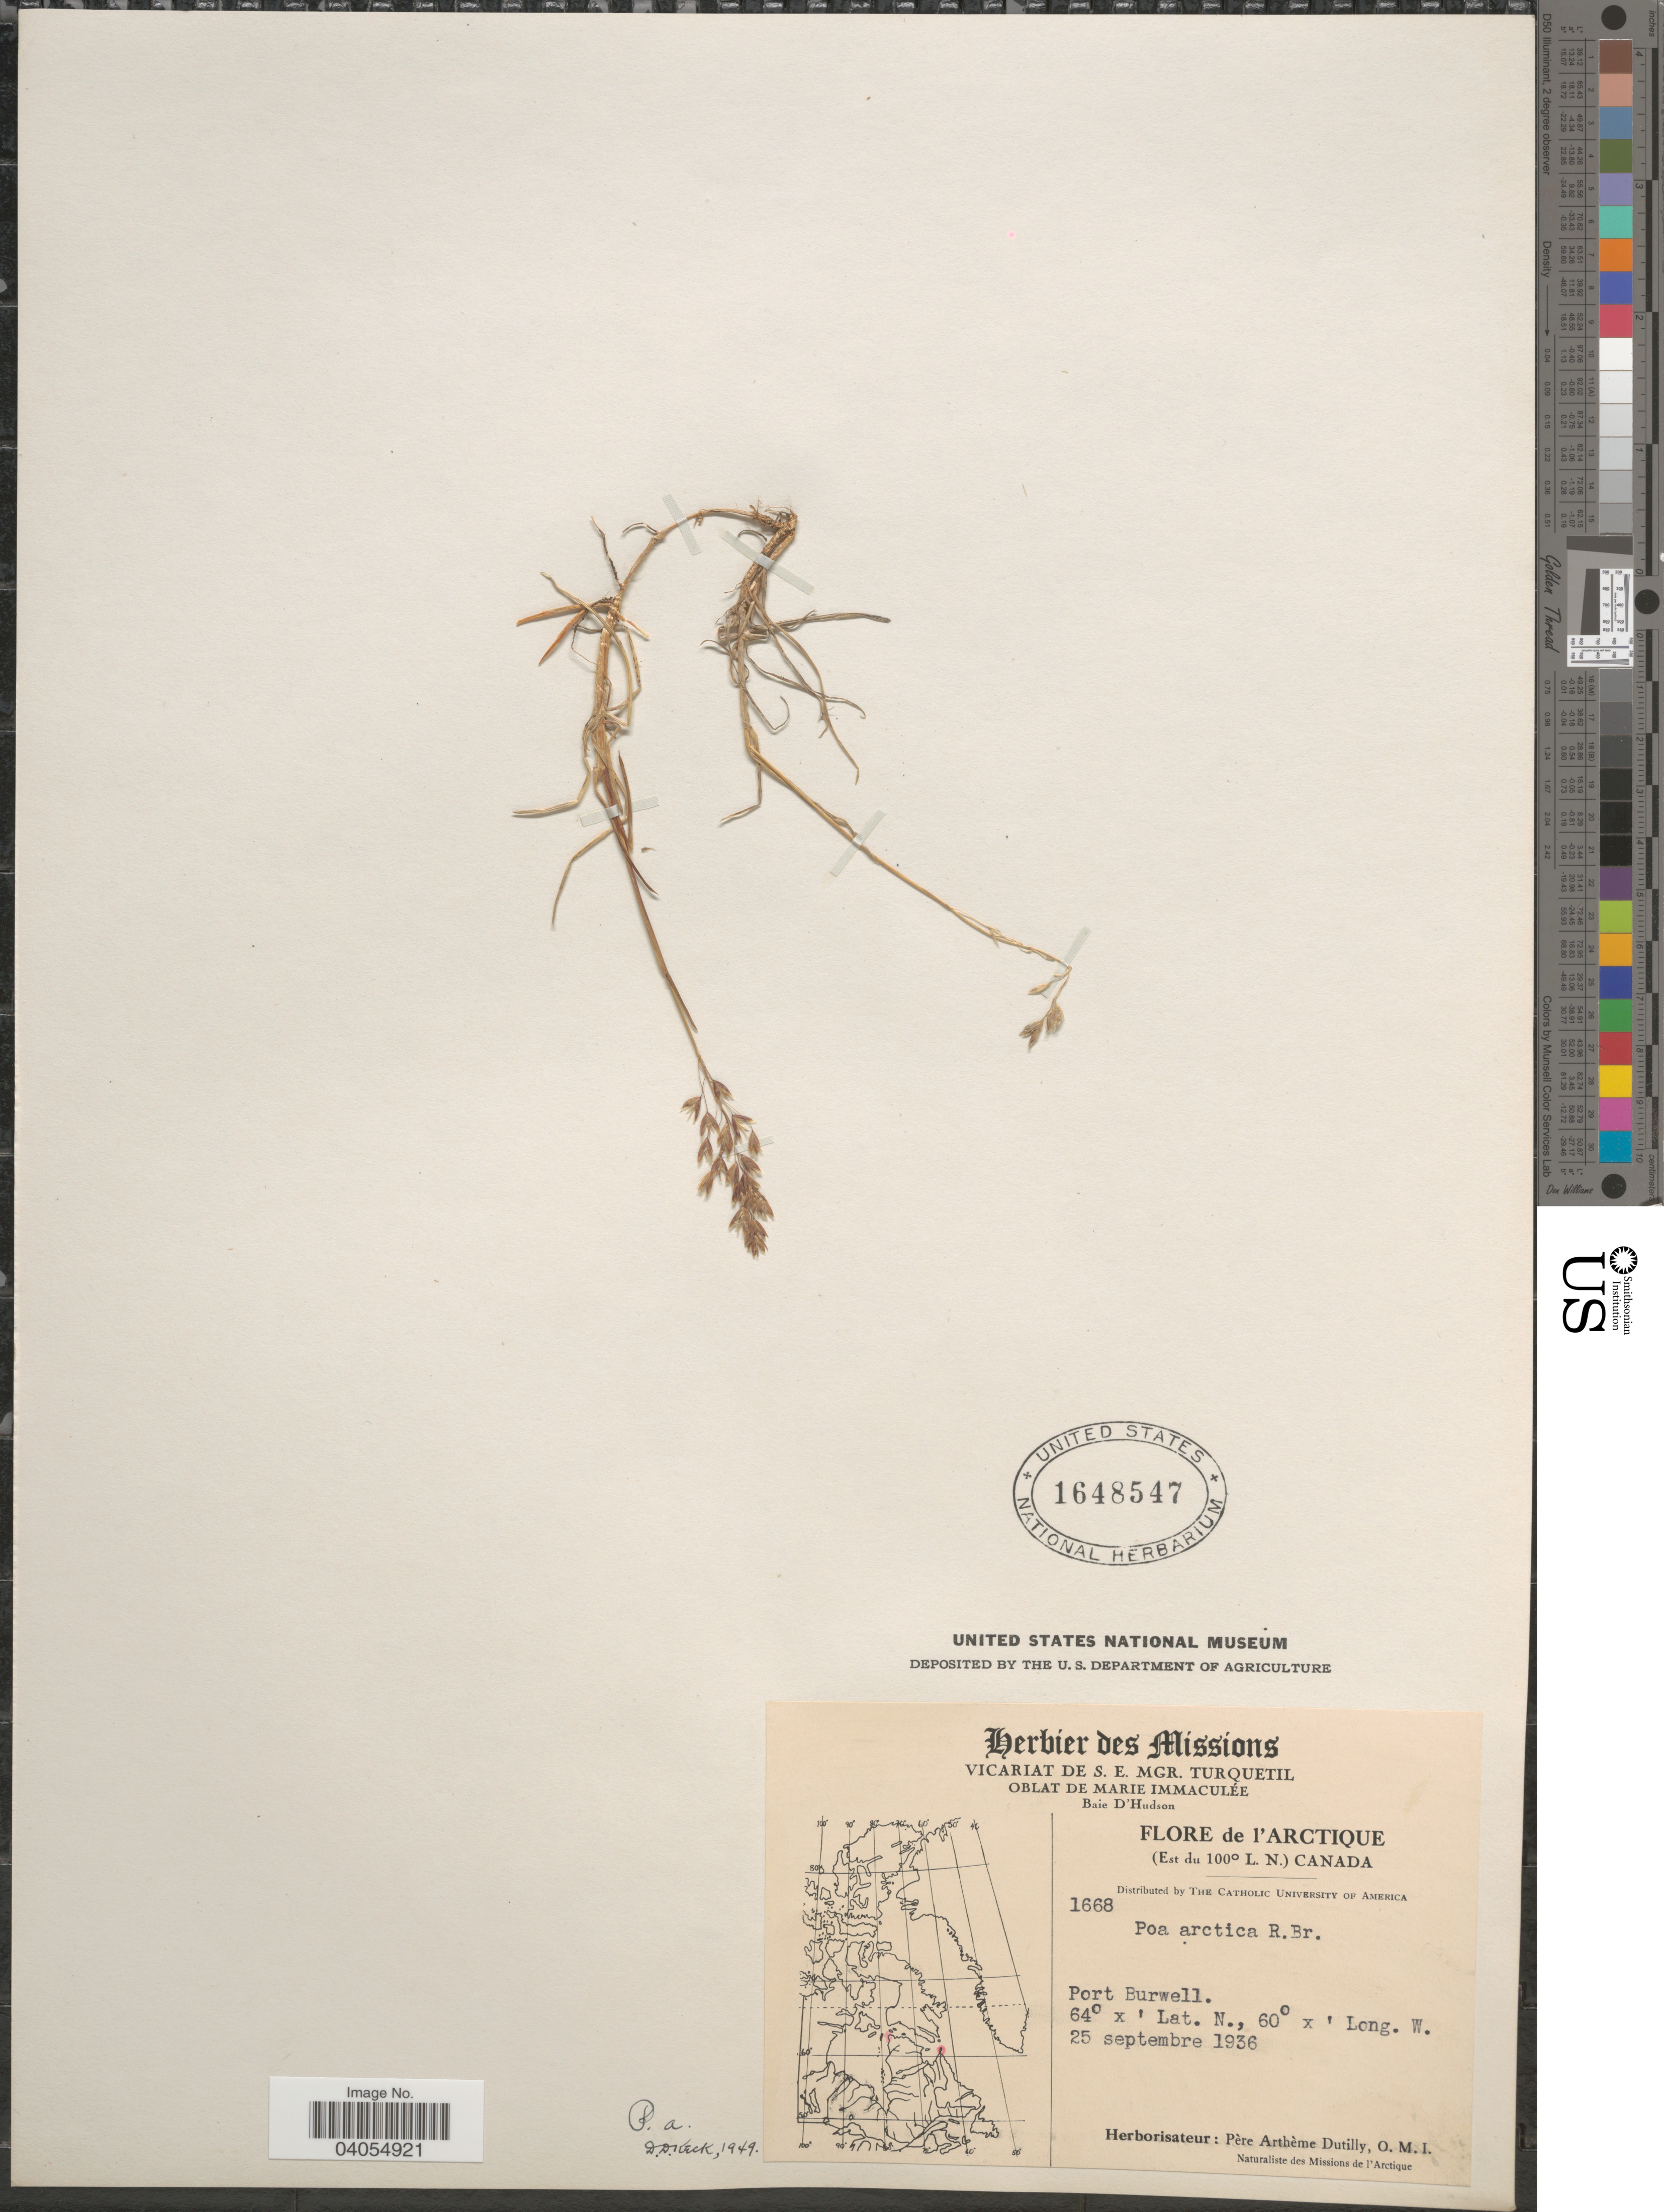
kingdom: Plantae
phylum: Tracheophyta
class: Liliopsida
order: Poales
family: Poaceae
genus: Poa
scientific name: Poa arctica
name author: R. Br.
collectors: P. Dutilly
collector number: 1668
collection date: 1936-09-25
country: Canada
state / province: Ontario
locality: Arctique (Est du 100° L. N.) Port Burwell.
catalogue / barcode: US 1648547